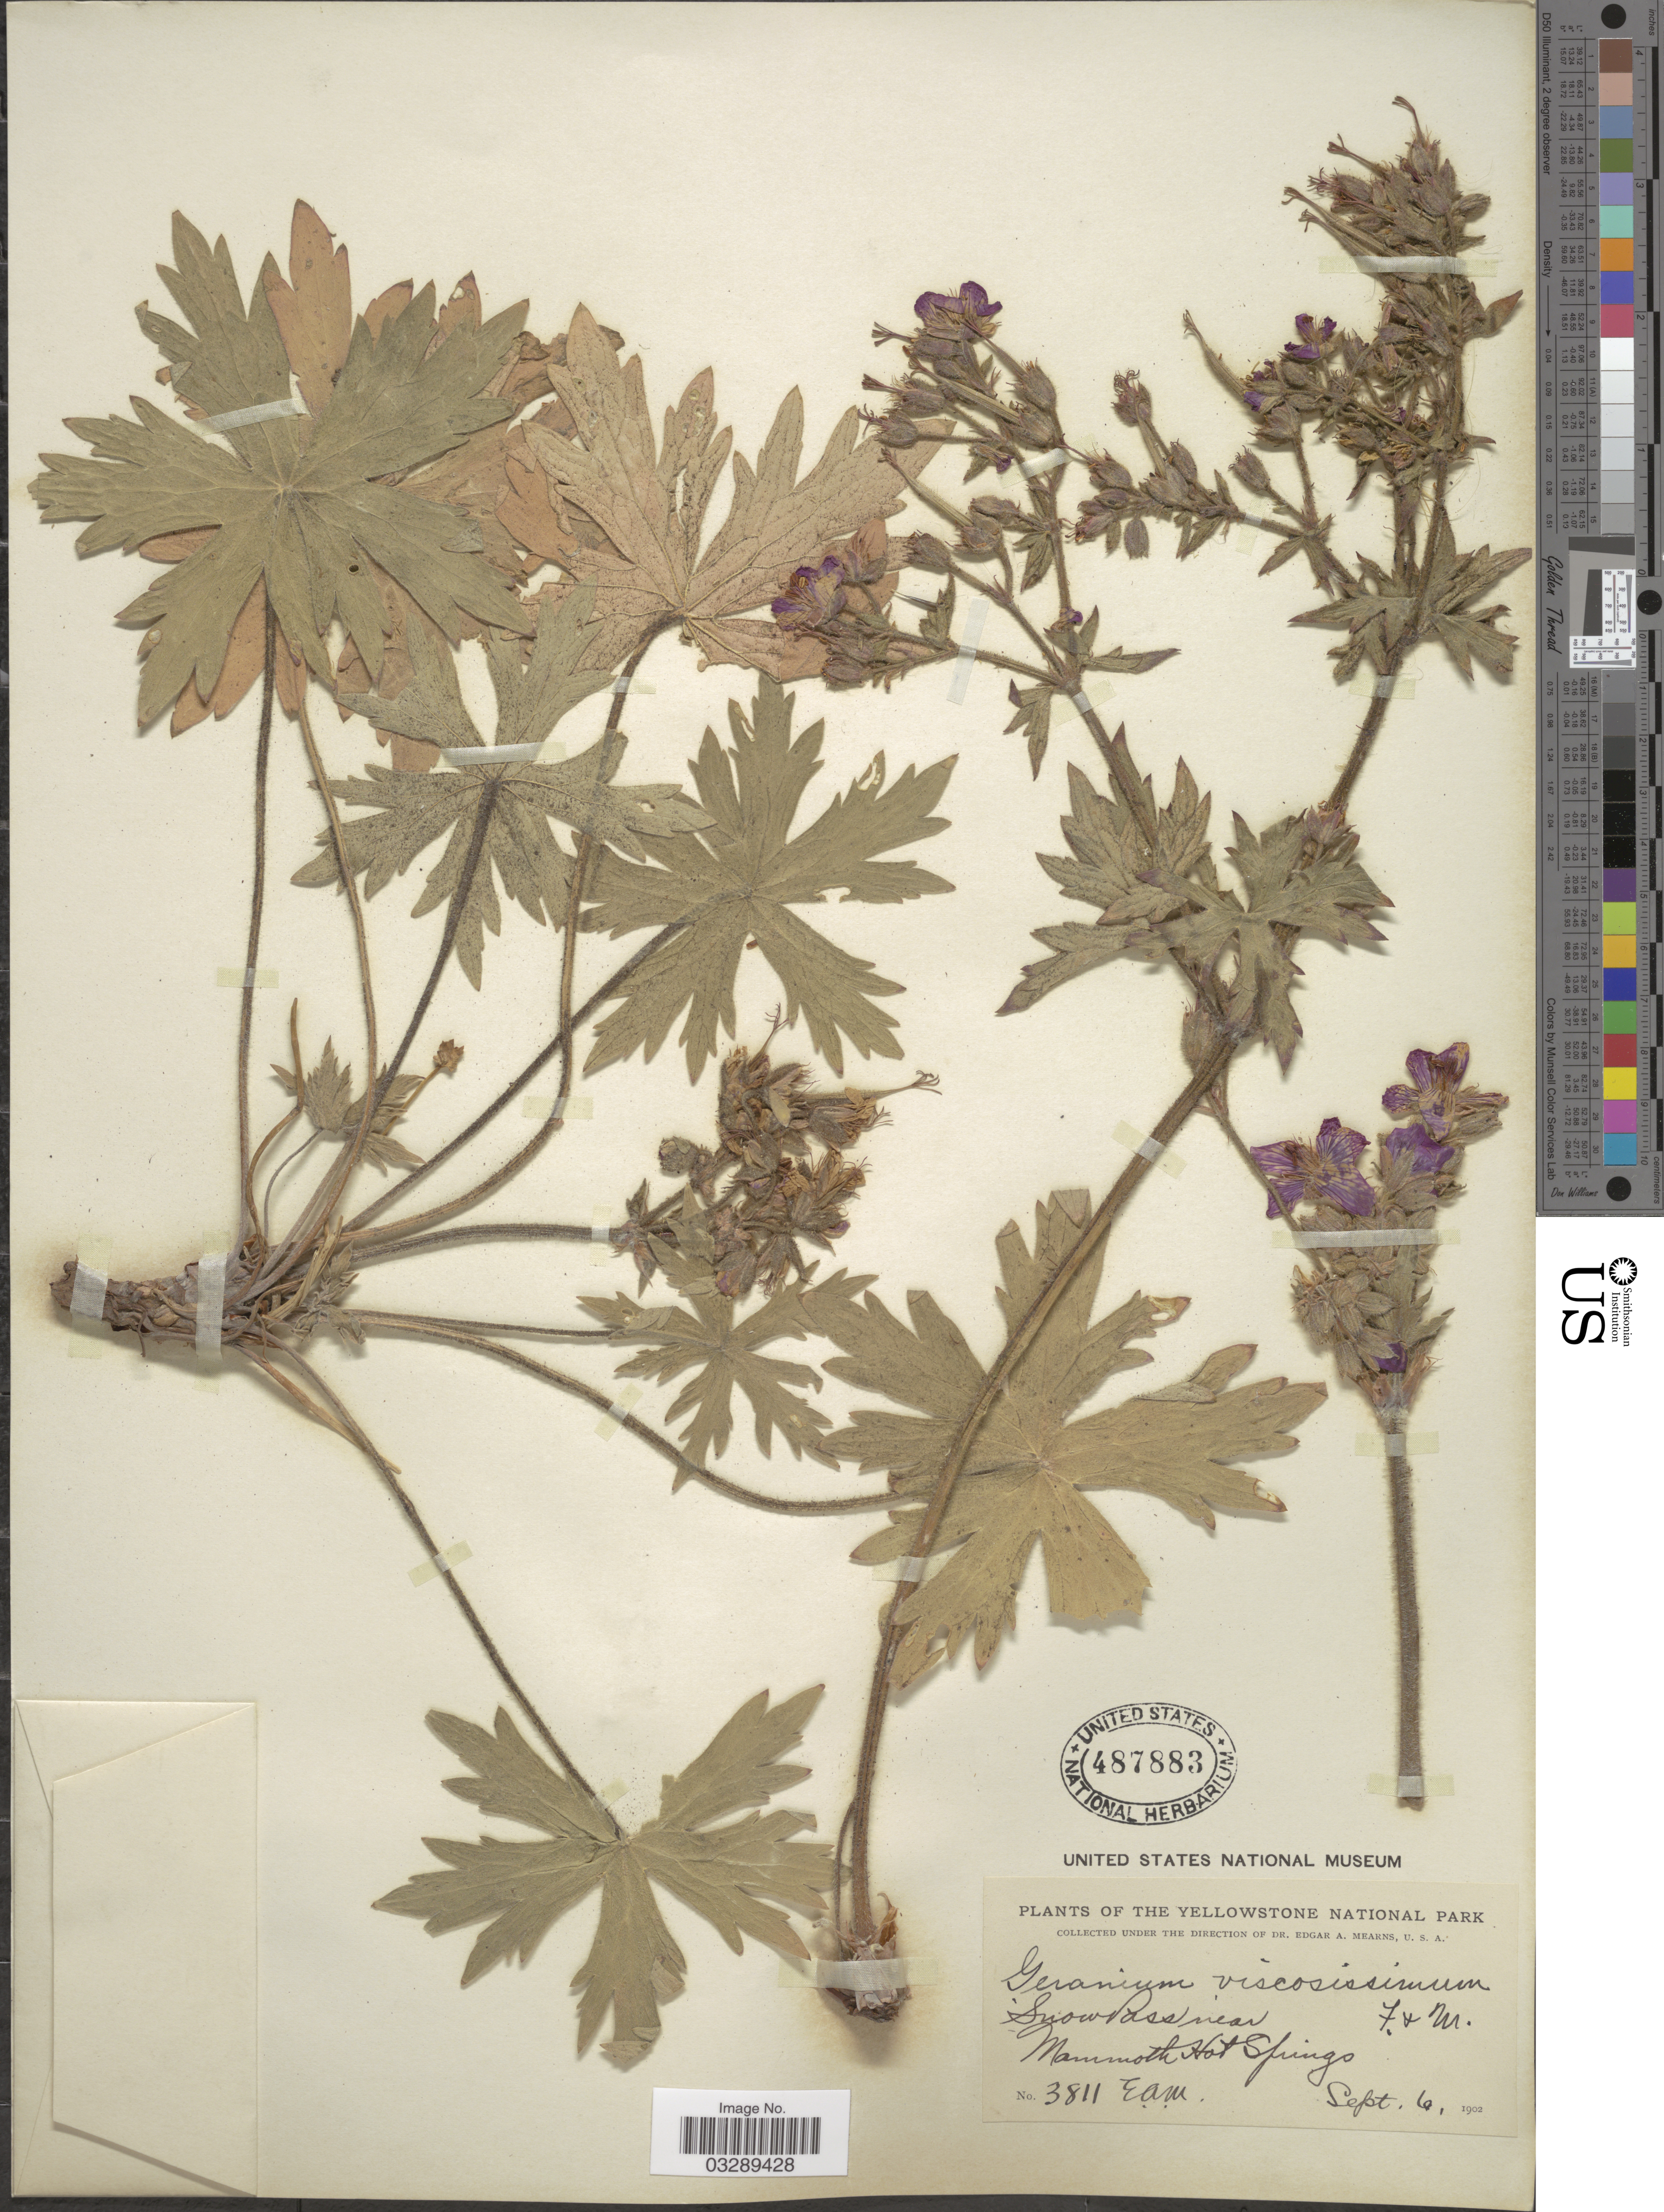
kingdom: Plantae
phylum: Tracheophyta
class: Magnoliopsida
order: Geraniales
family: Geraniaceae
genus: Geranium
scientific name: Geranium viscosissimum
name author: Fisch. & C.A. Mey.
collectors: E. A. Mearns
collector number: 3811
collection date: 1902-09-06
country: United States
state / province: Wyoming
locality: Yellowstone National Park. Snow Pass near Mammoth Hot Springs.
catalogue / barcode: US 487883